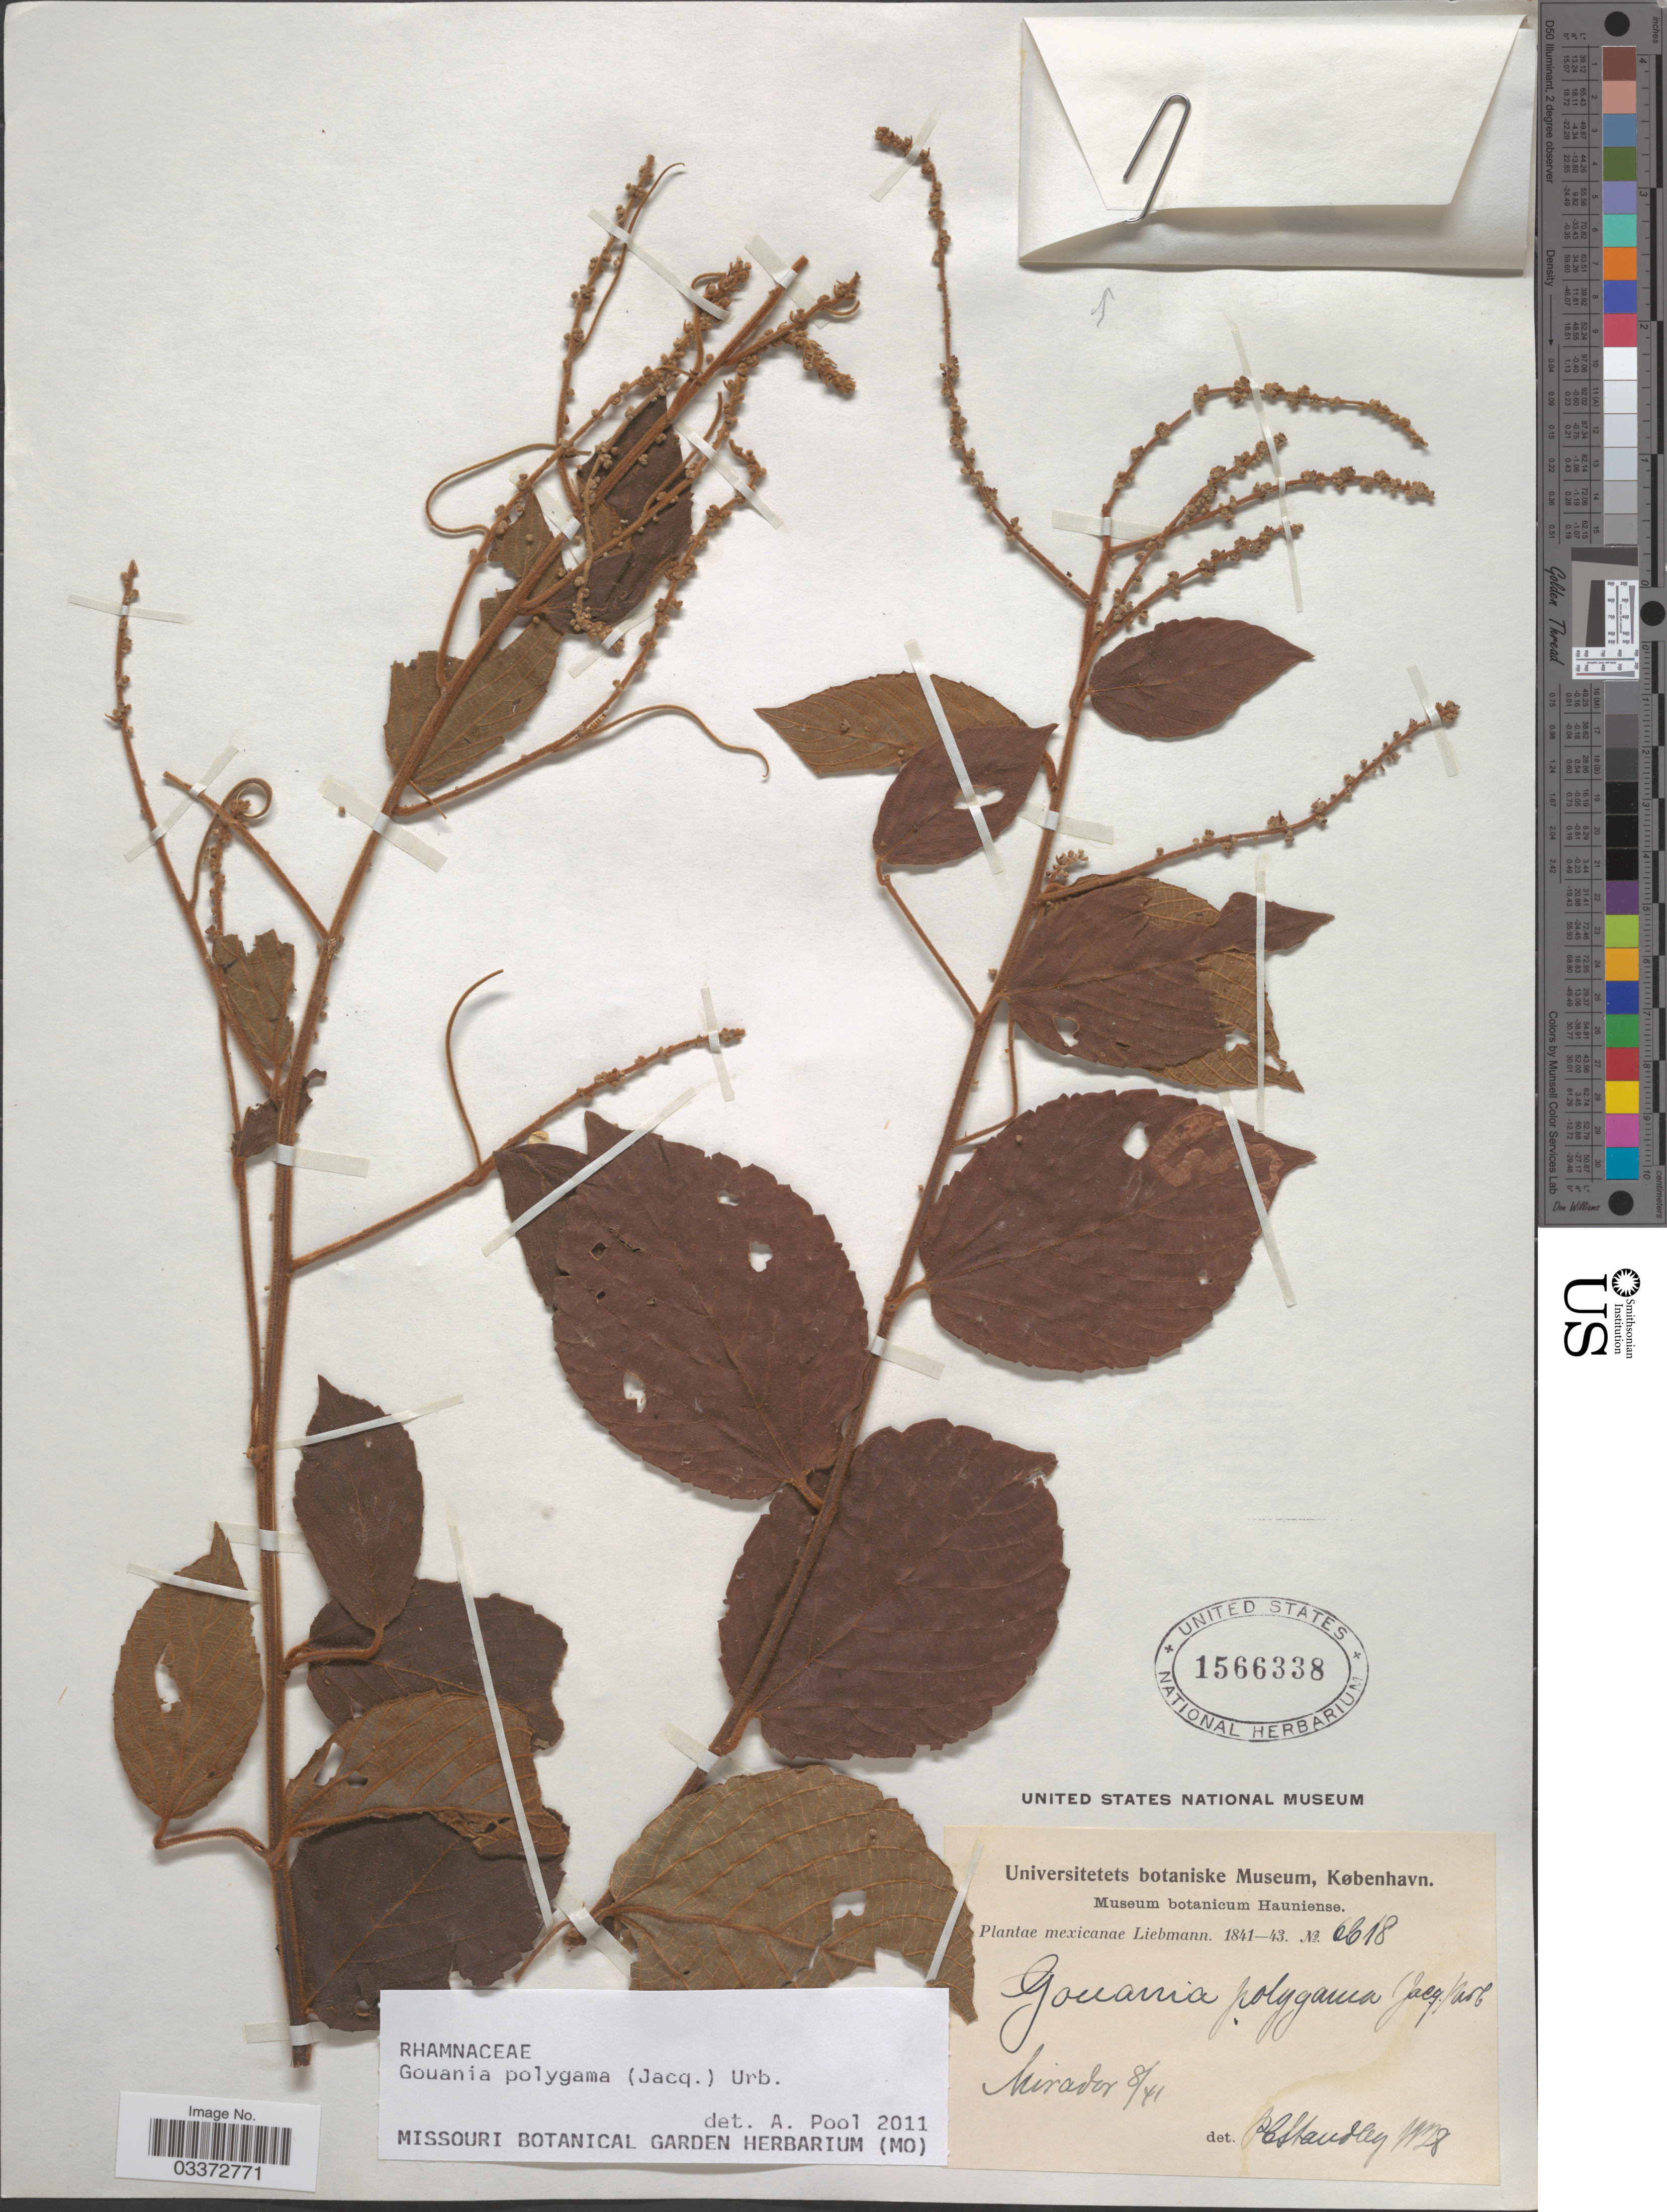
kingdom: Plantae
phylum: Tracheophyta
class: Magnoliopsida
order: Rosales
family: Rhamnaceae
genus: Gouania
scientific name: Gouania polygama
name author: (Jacq.) Urb.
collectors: Liebmann, --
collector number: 6618*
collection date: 1841-08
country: Mexico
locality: Mirador.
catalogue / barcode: US 1566338